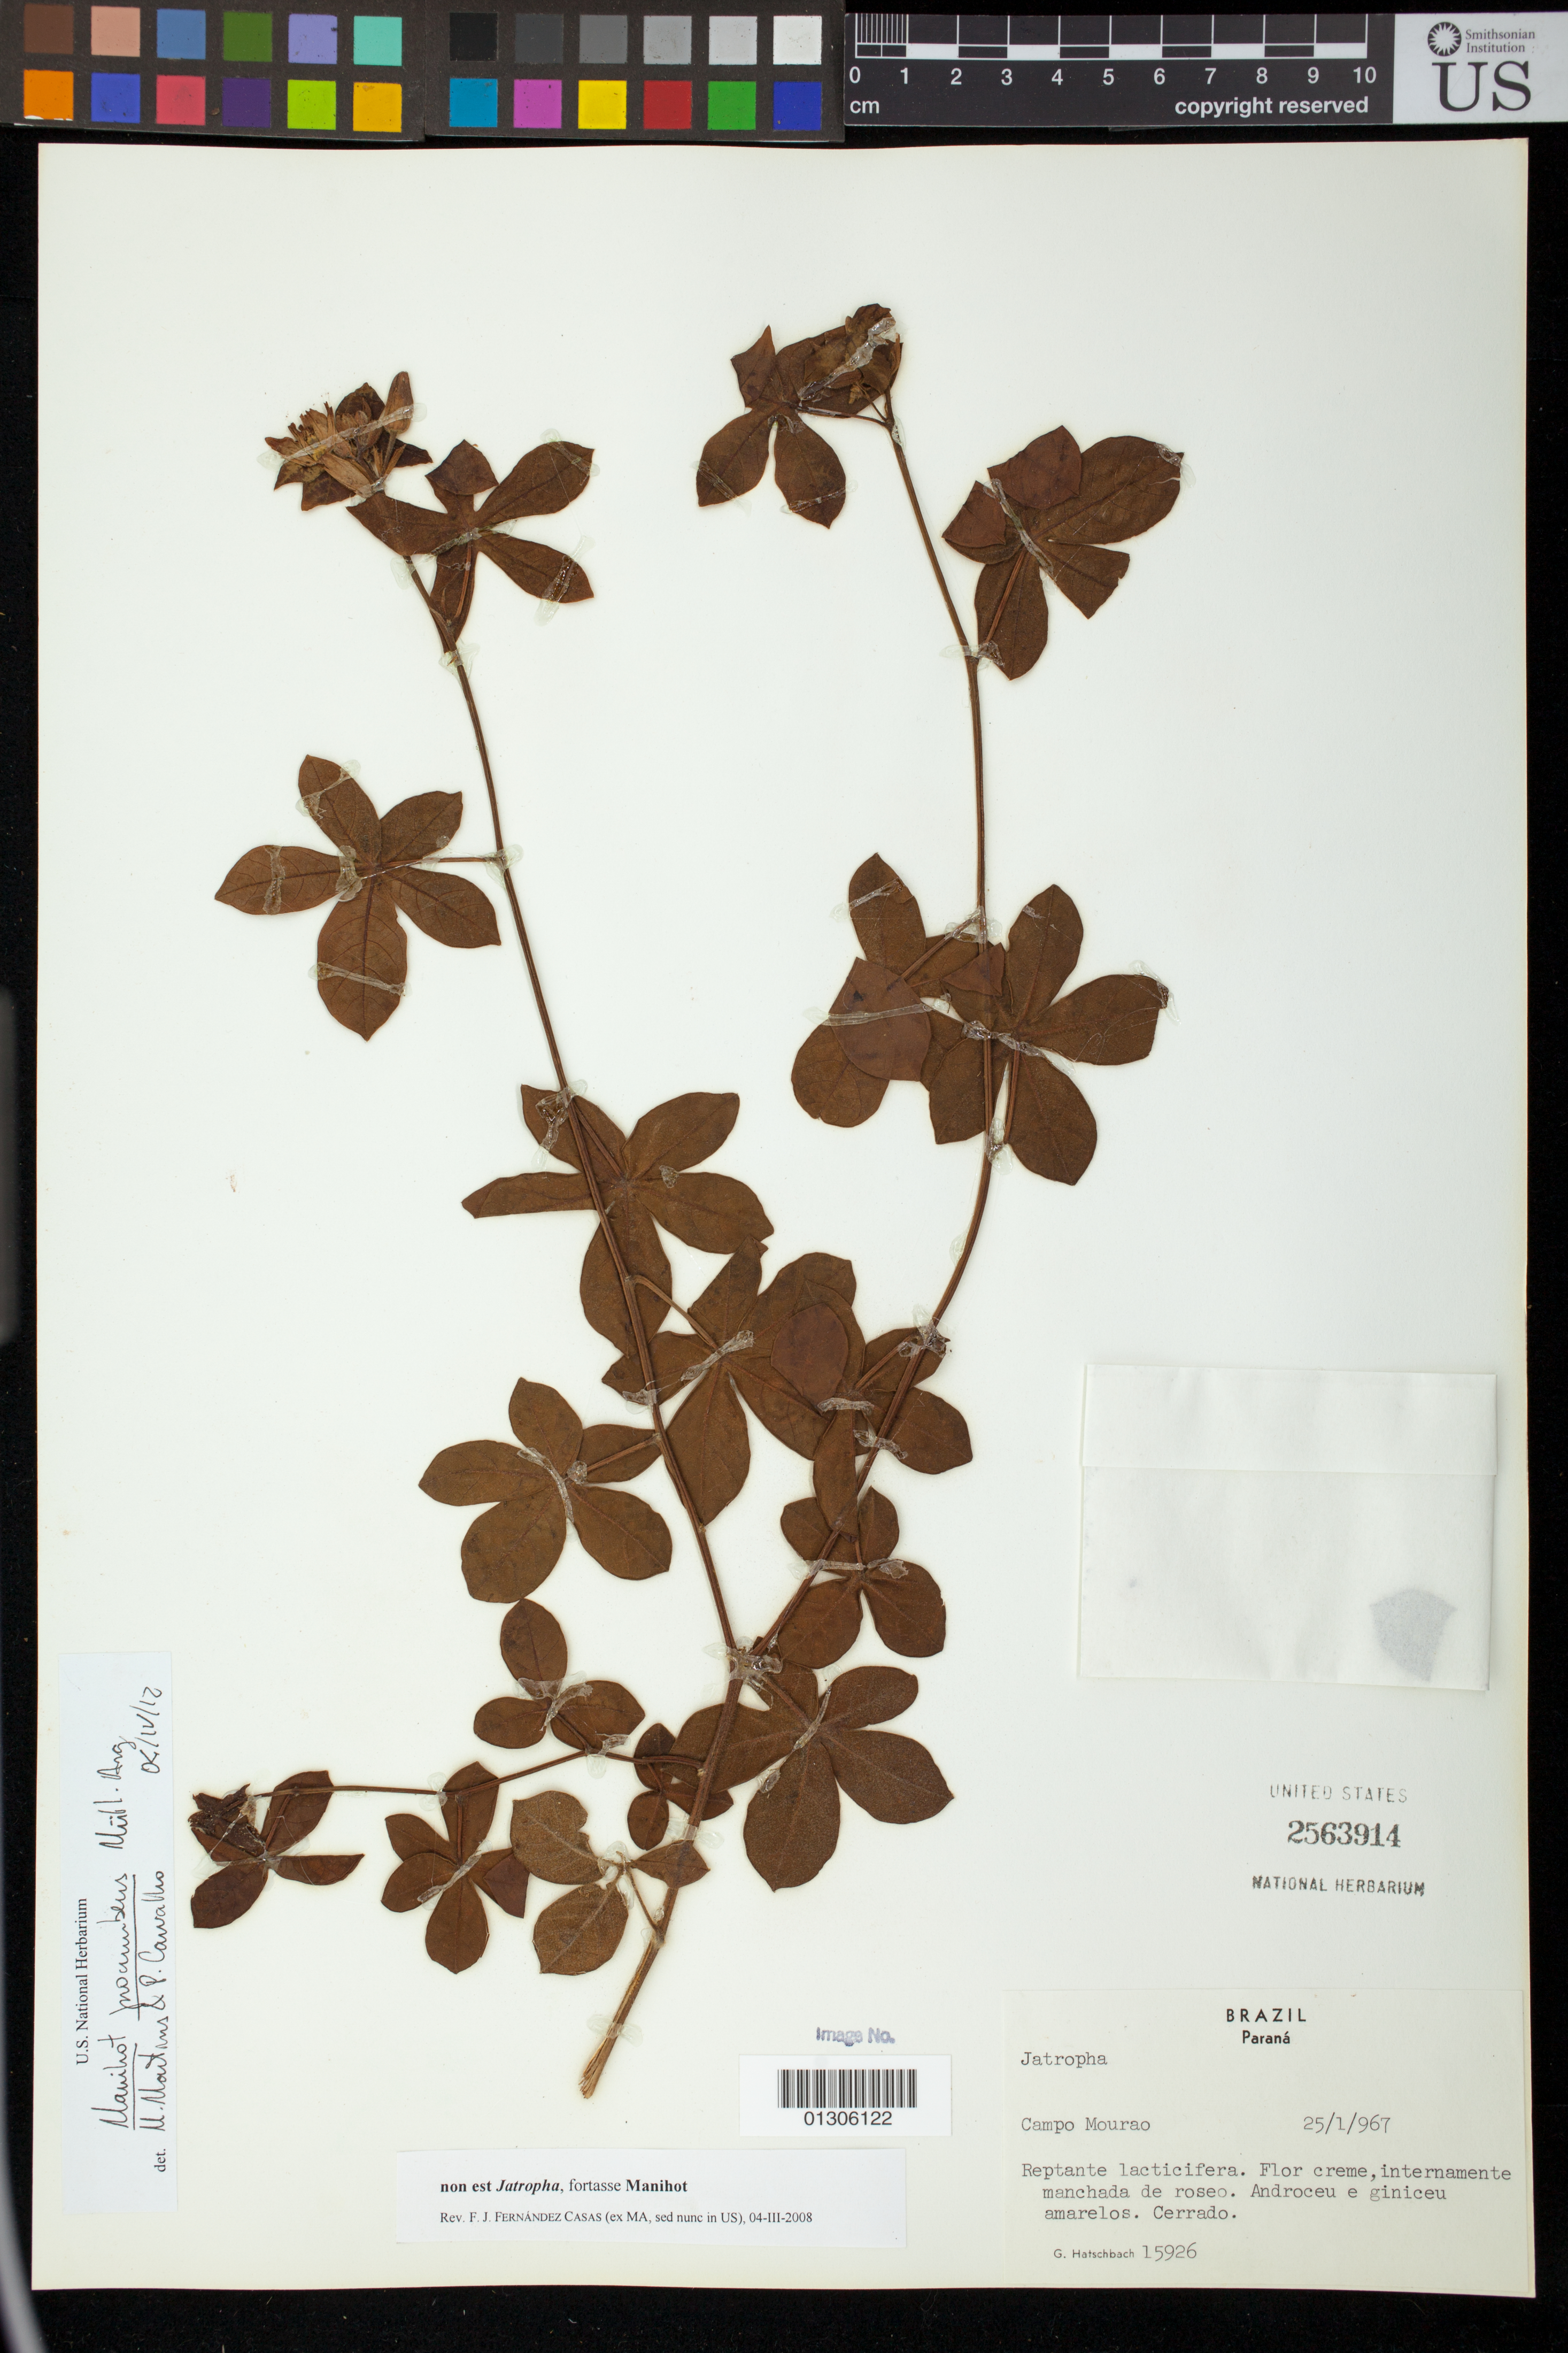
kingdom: Plantae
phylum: Tracheophyta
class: Magnoliopsida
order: Malpighiales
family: Euphorbiaceae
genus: Manihot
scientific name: Manihot procumbens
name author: Müll. Arg.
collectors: G. Hatschbach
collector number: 15926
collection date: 1967-01-25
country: Brazil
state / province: Paraná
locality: Campo Mourao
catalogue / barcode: US 2563914